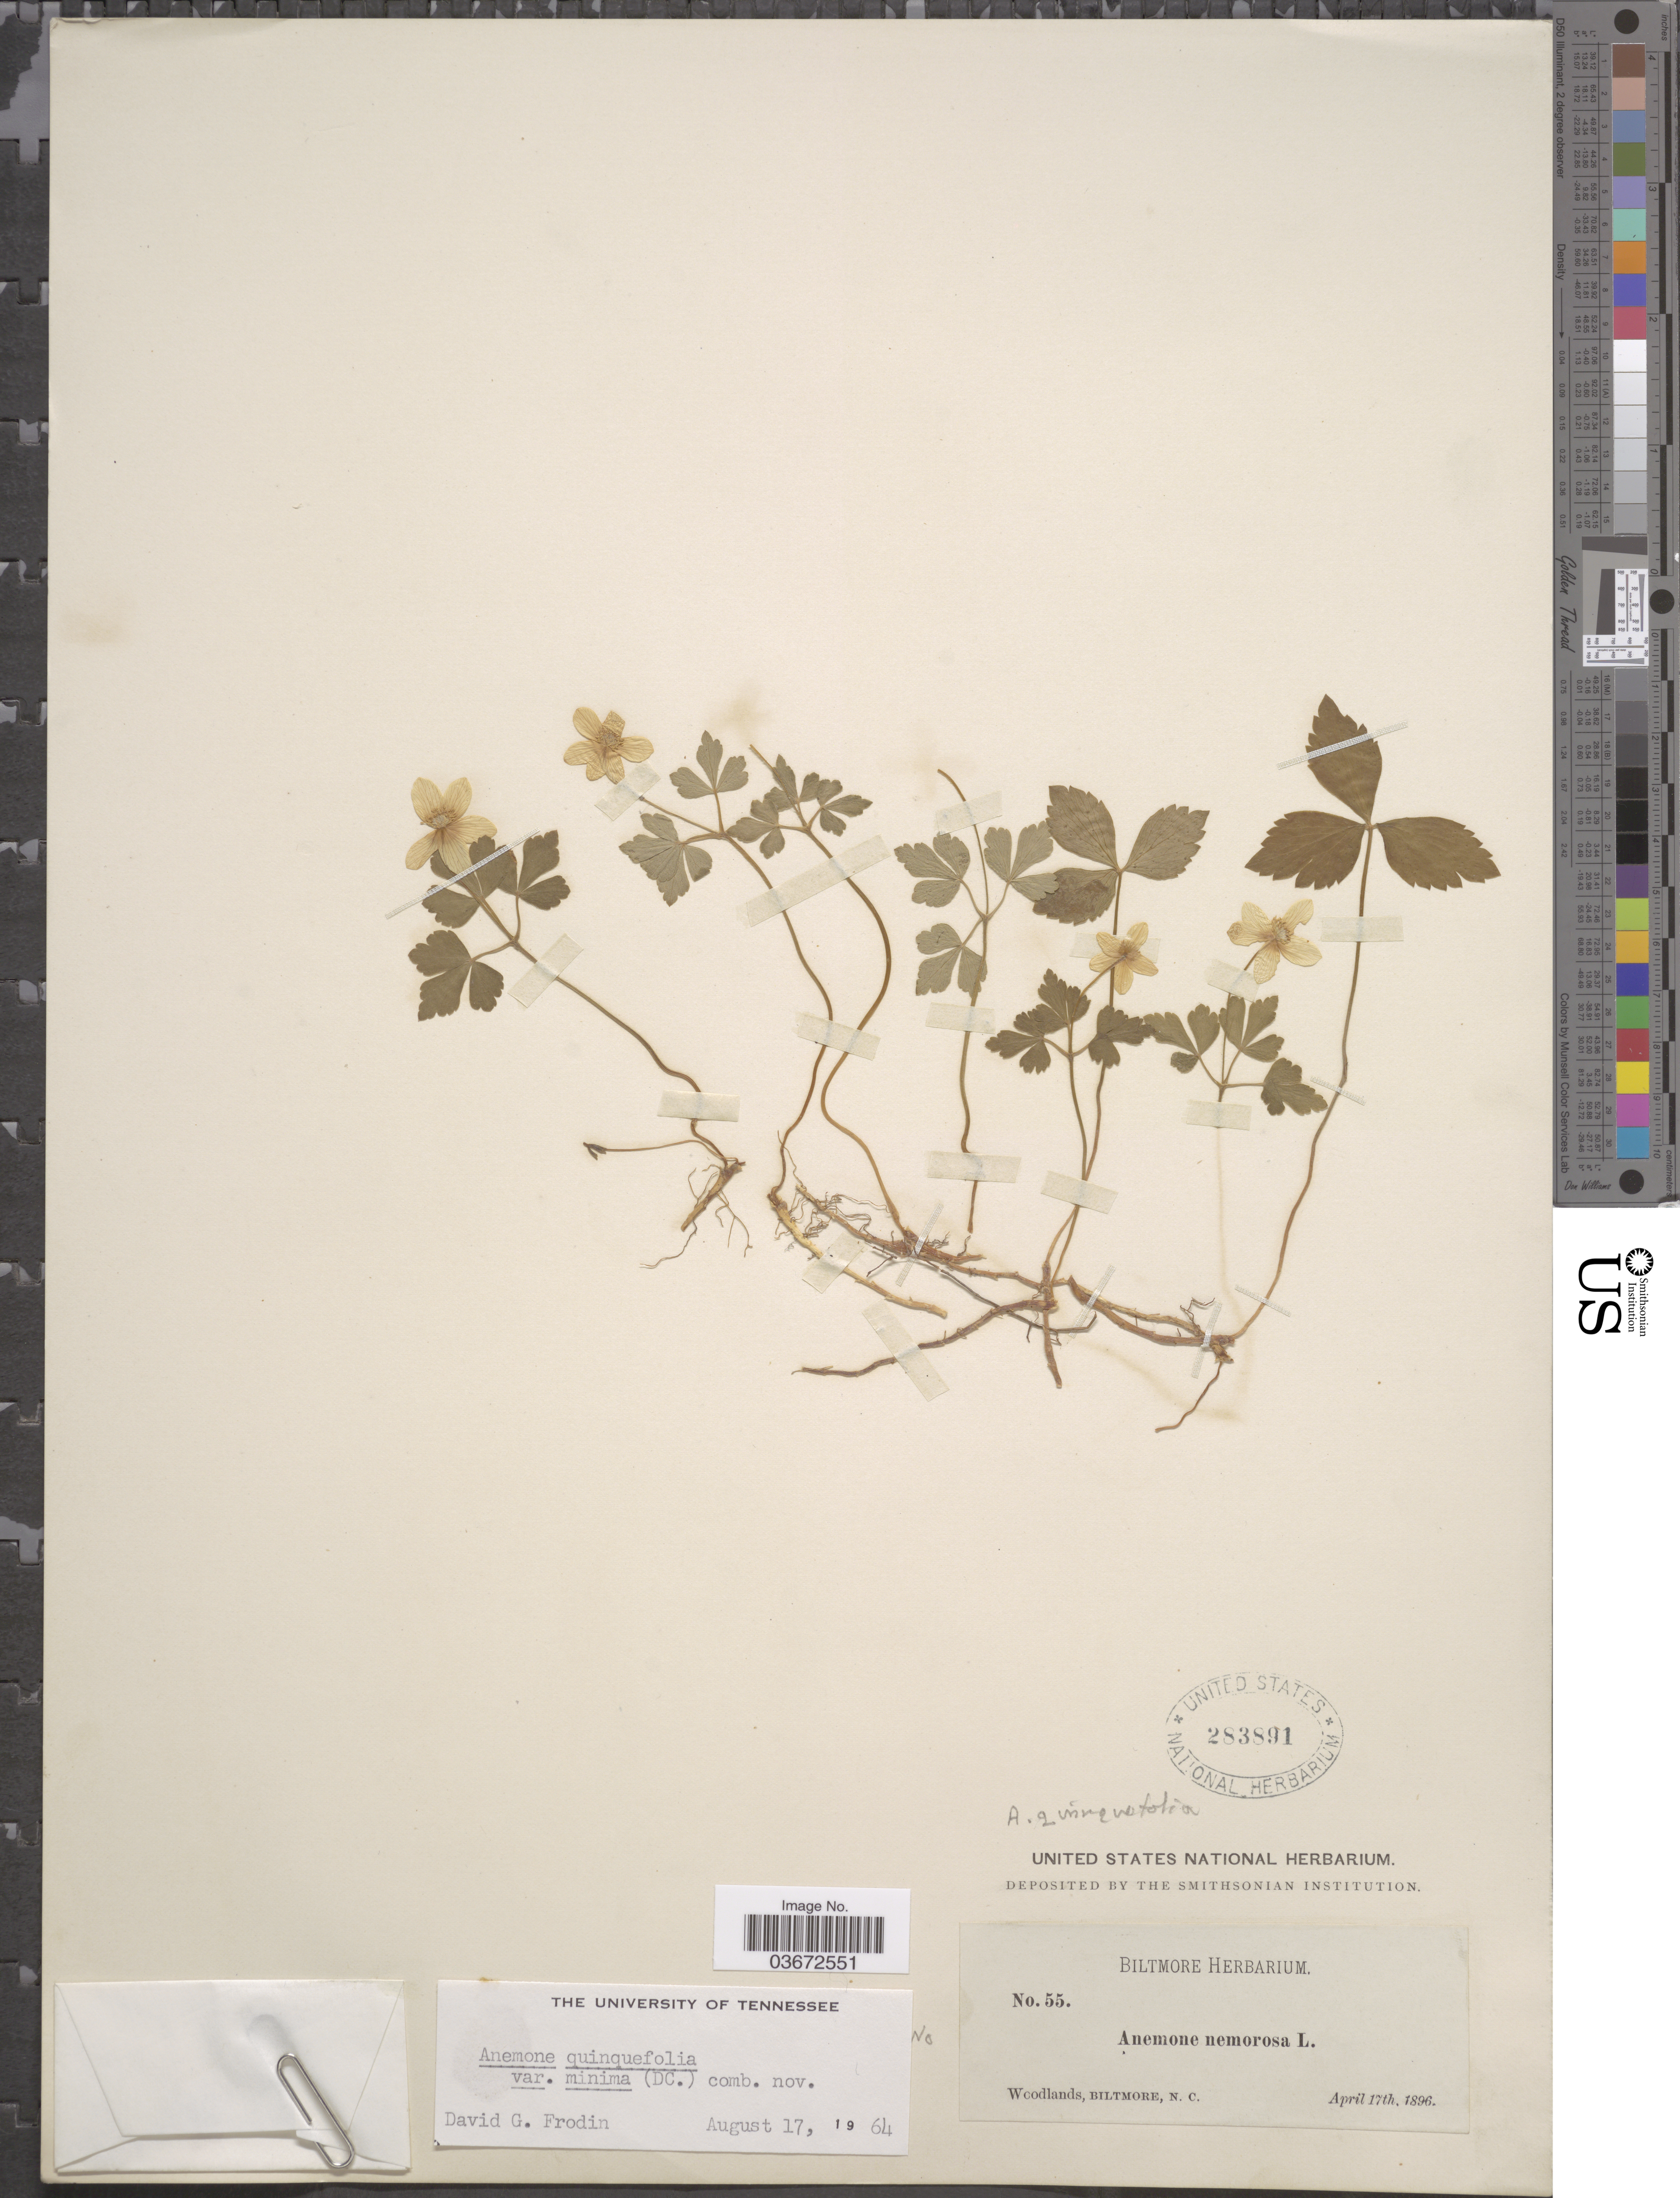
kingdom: Plantae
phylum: Tracheophyta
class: Magnoliopsida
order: Ranunculales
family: Ranunculaceae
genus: Anemone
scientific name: Anemone quinquefolia var. minima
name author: (DC.) Frodin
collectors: ex herb. Biltmore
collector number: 55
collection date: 1896-04-17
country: United States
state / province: North Carolina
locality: Biltmore.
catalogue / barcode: US 283891